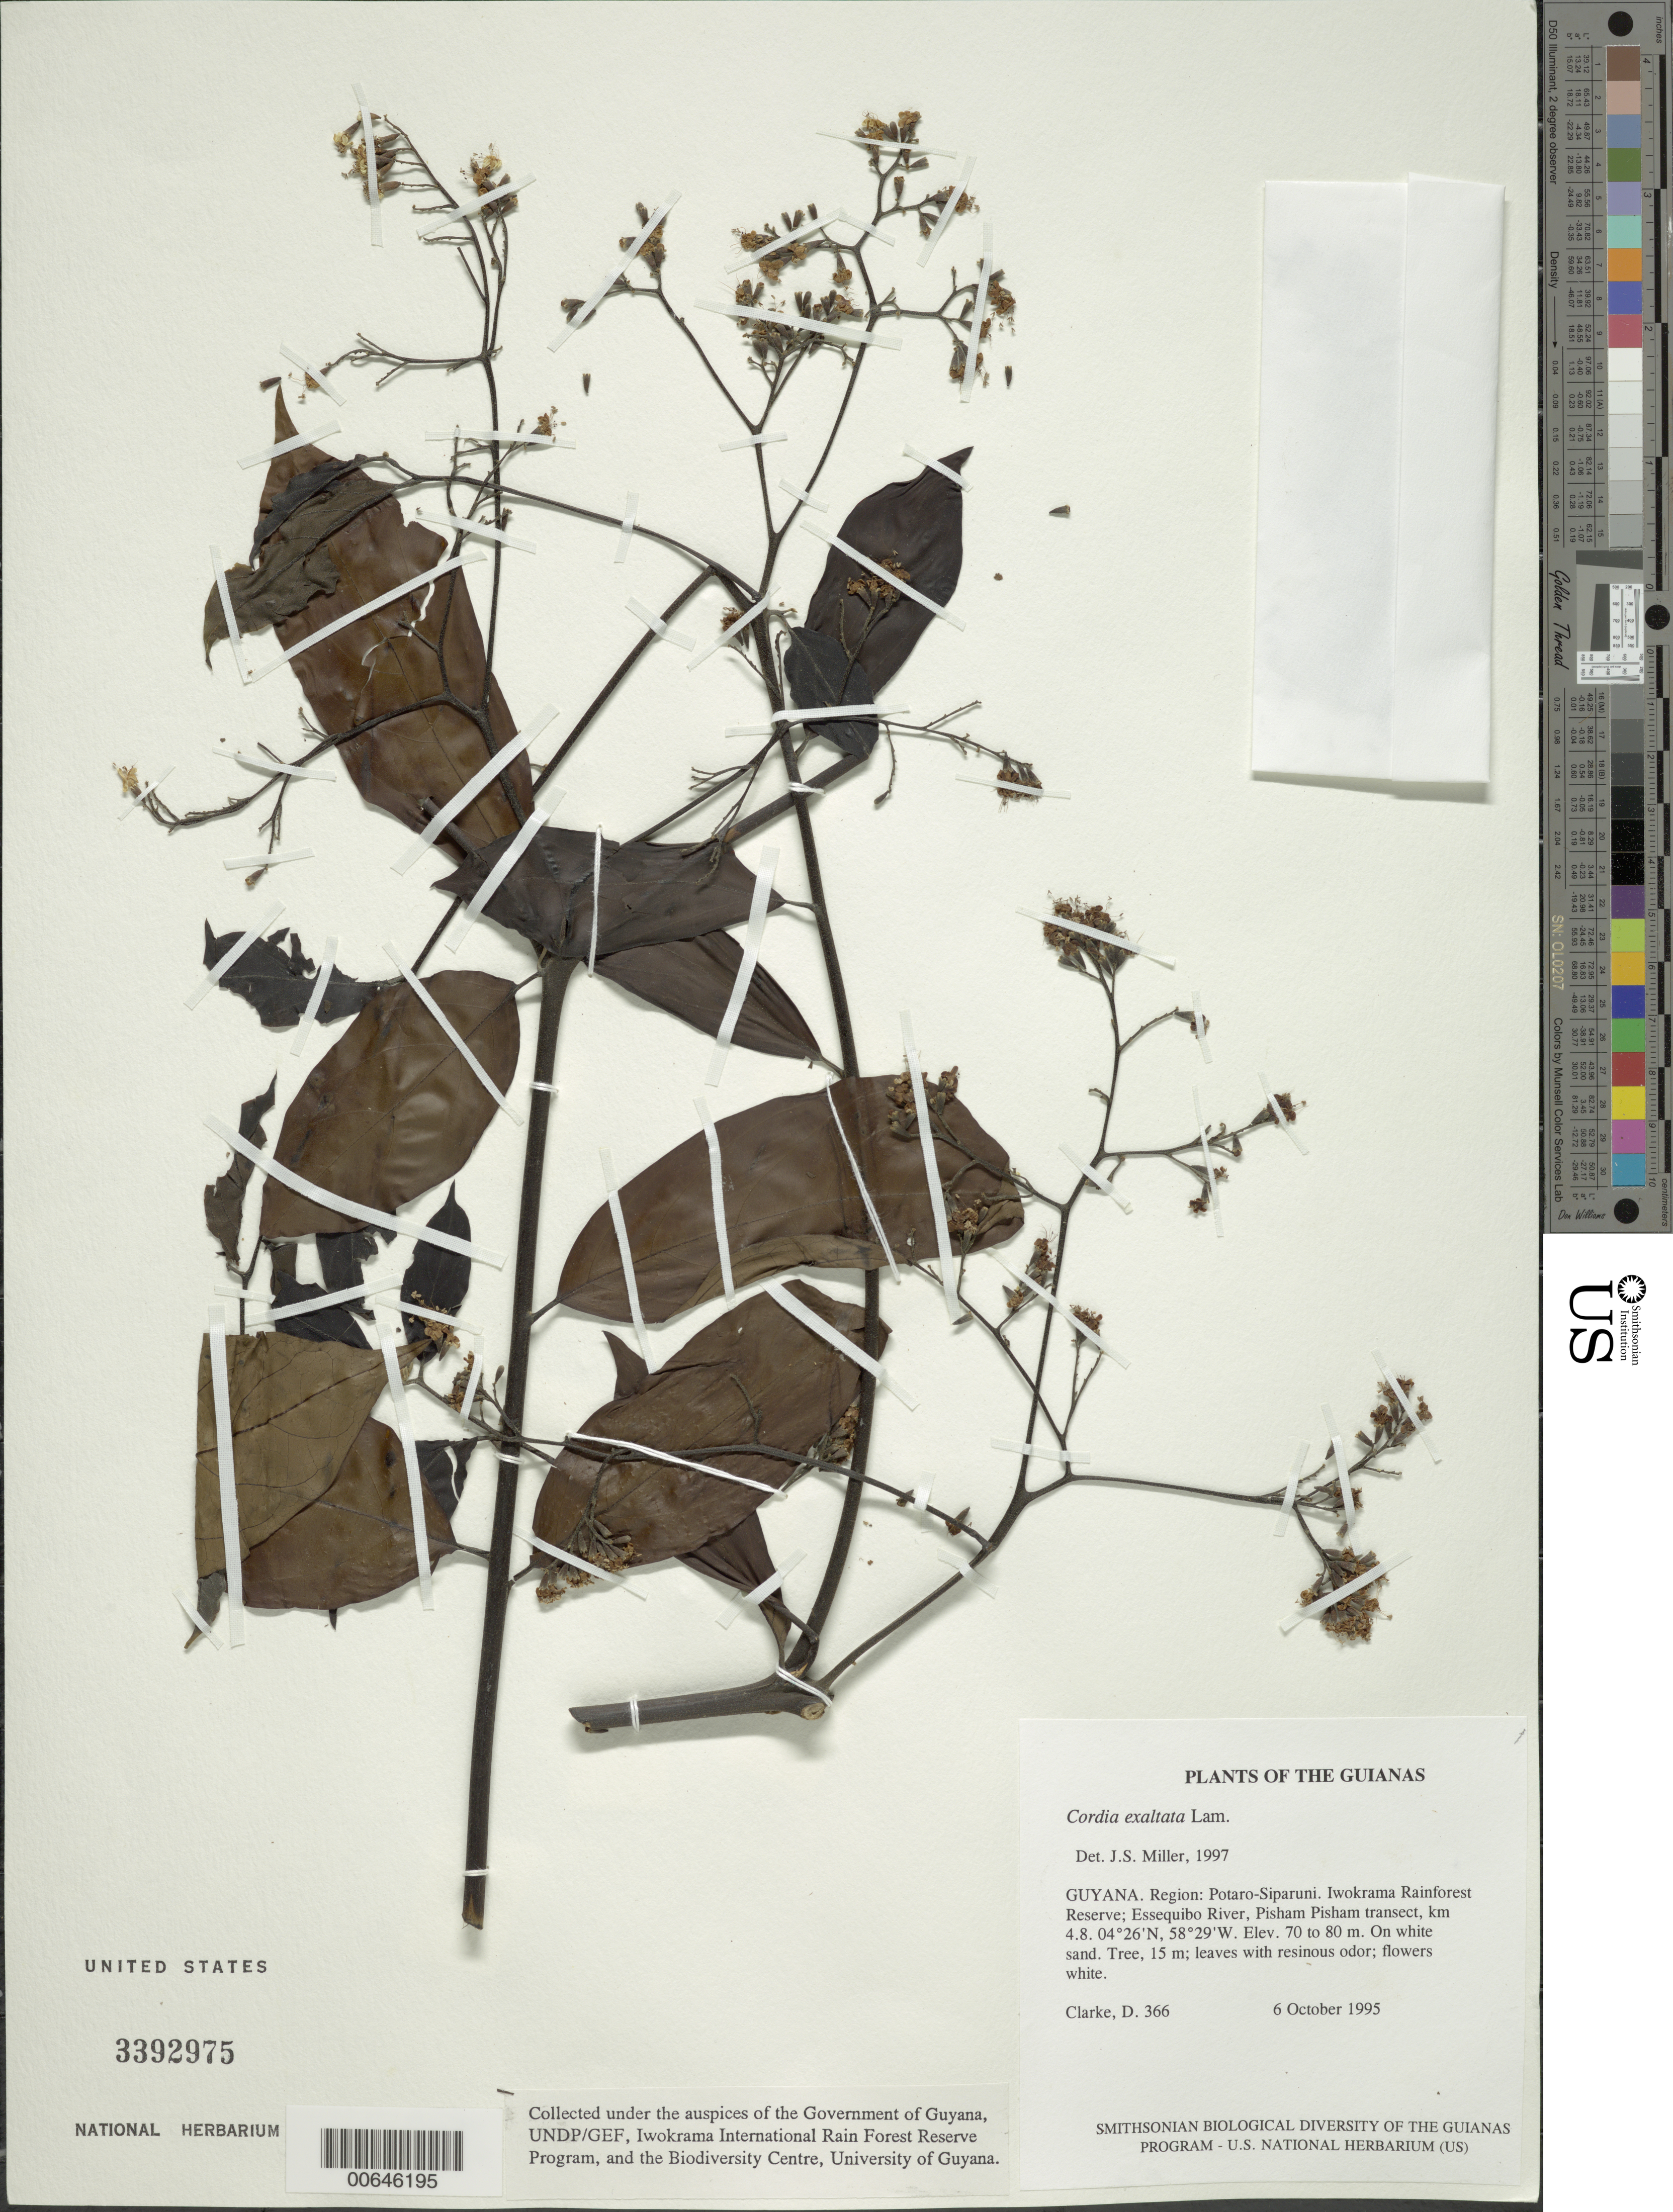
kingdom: Plantae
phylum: Tracheophyta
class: Magnoliopsida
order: Boraginales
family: Cordiaceae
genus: Cordia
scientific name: Cordia exaltata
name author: Lam.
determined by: Miller, James S., (MO), Missouri Botanical Garden (UNITED STATES)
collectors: H. D. Clarke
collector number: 366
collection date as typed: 6 October 1995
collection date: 1995-10-06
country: Guyana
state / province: Potaro-Siparuni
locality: Iwokrama Rainforest Reserve; Essequibo River, Pisham Pisham transect, km 4.8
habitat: On white sand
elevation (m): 70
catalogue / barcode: US 3392975